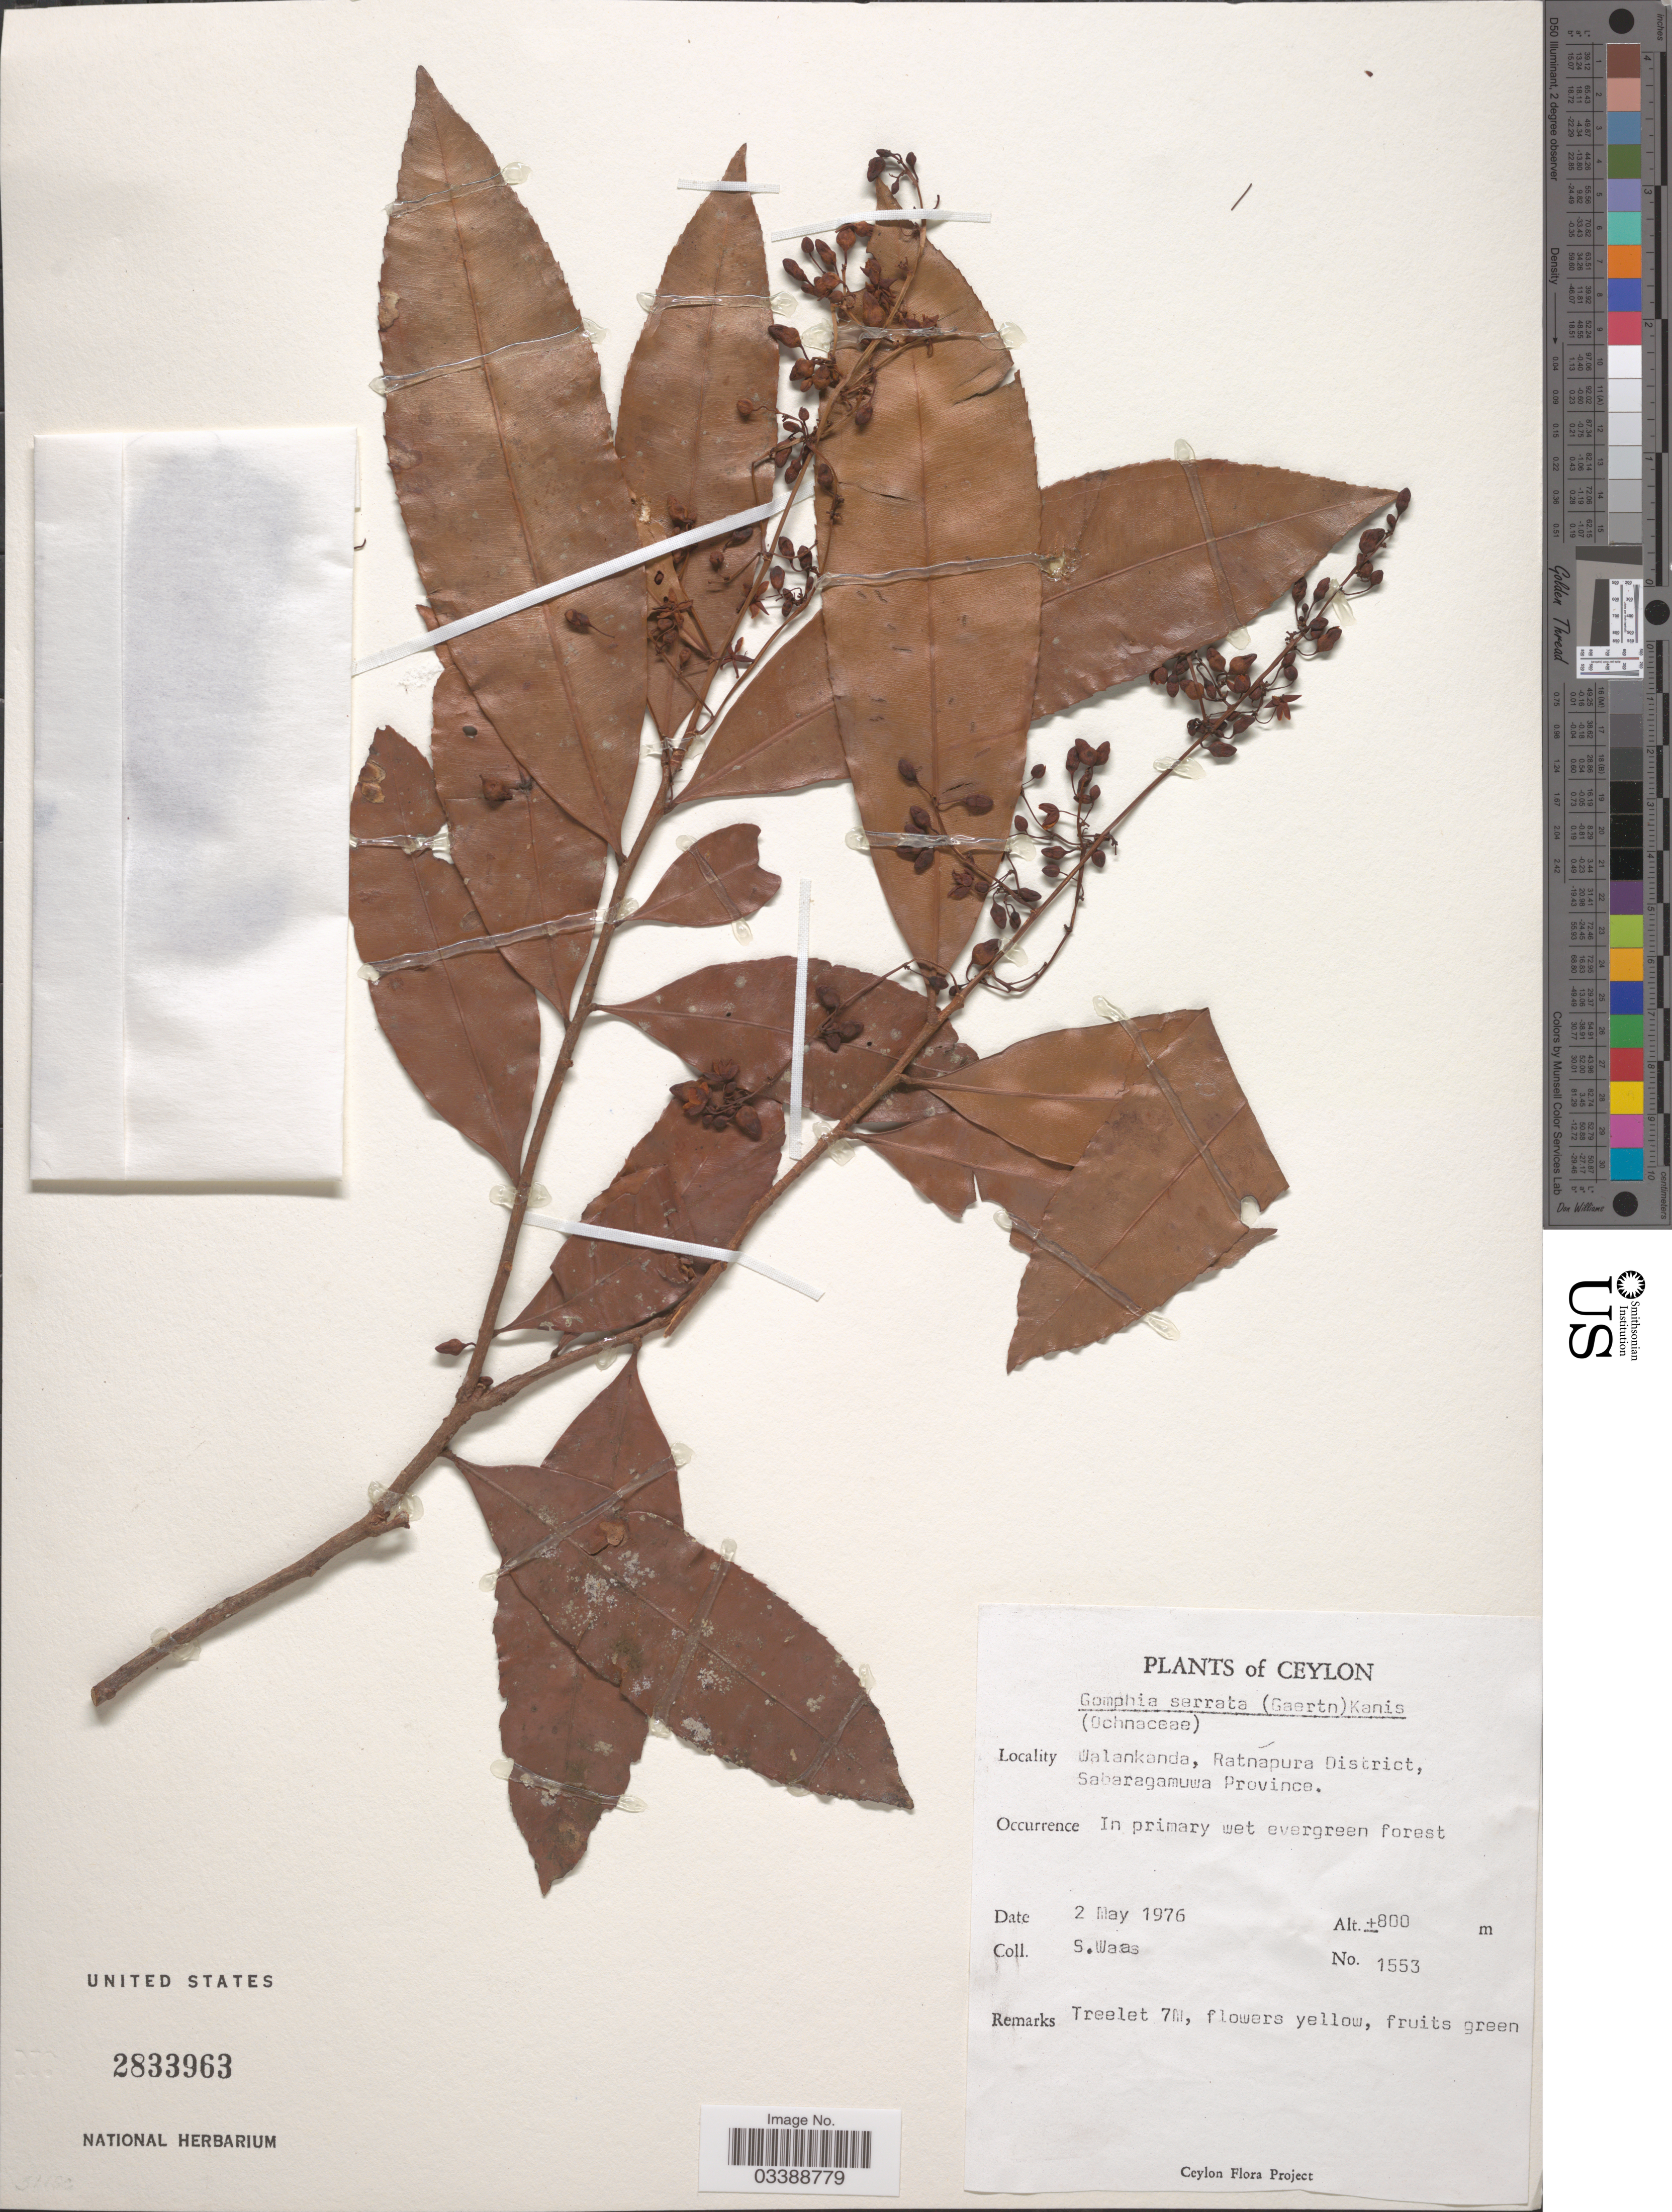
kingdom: Plantae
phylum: Tracheophyta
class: Magnoliopsida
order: Malpighiales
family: Ochnaceae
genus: Campylospermum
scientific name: Campylospermum serratum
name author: (Gaertn.) Bittrich & M.C.E. Amaral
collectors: S. Waas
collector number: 1553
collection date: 1976-05-02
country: Sri Lanka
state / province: Sabaragamuwa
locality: Ceylon. Walankanda, Ratnapura District.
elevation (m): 800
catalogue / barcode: US 2833963